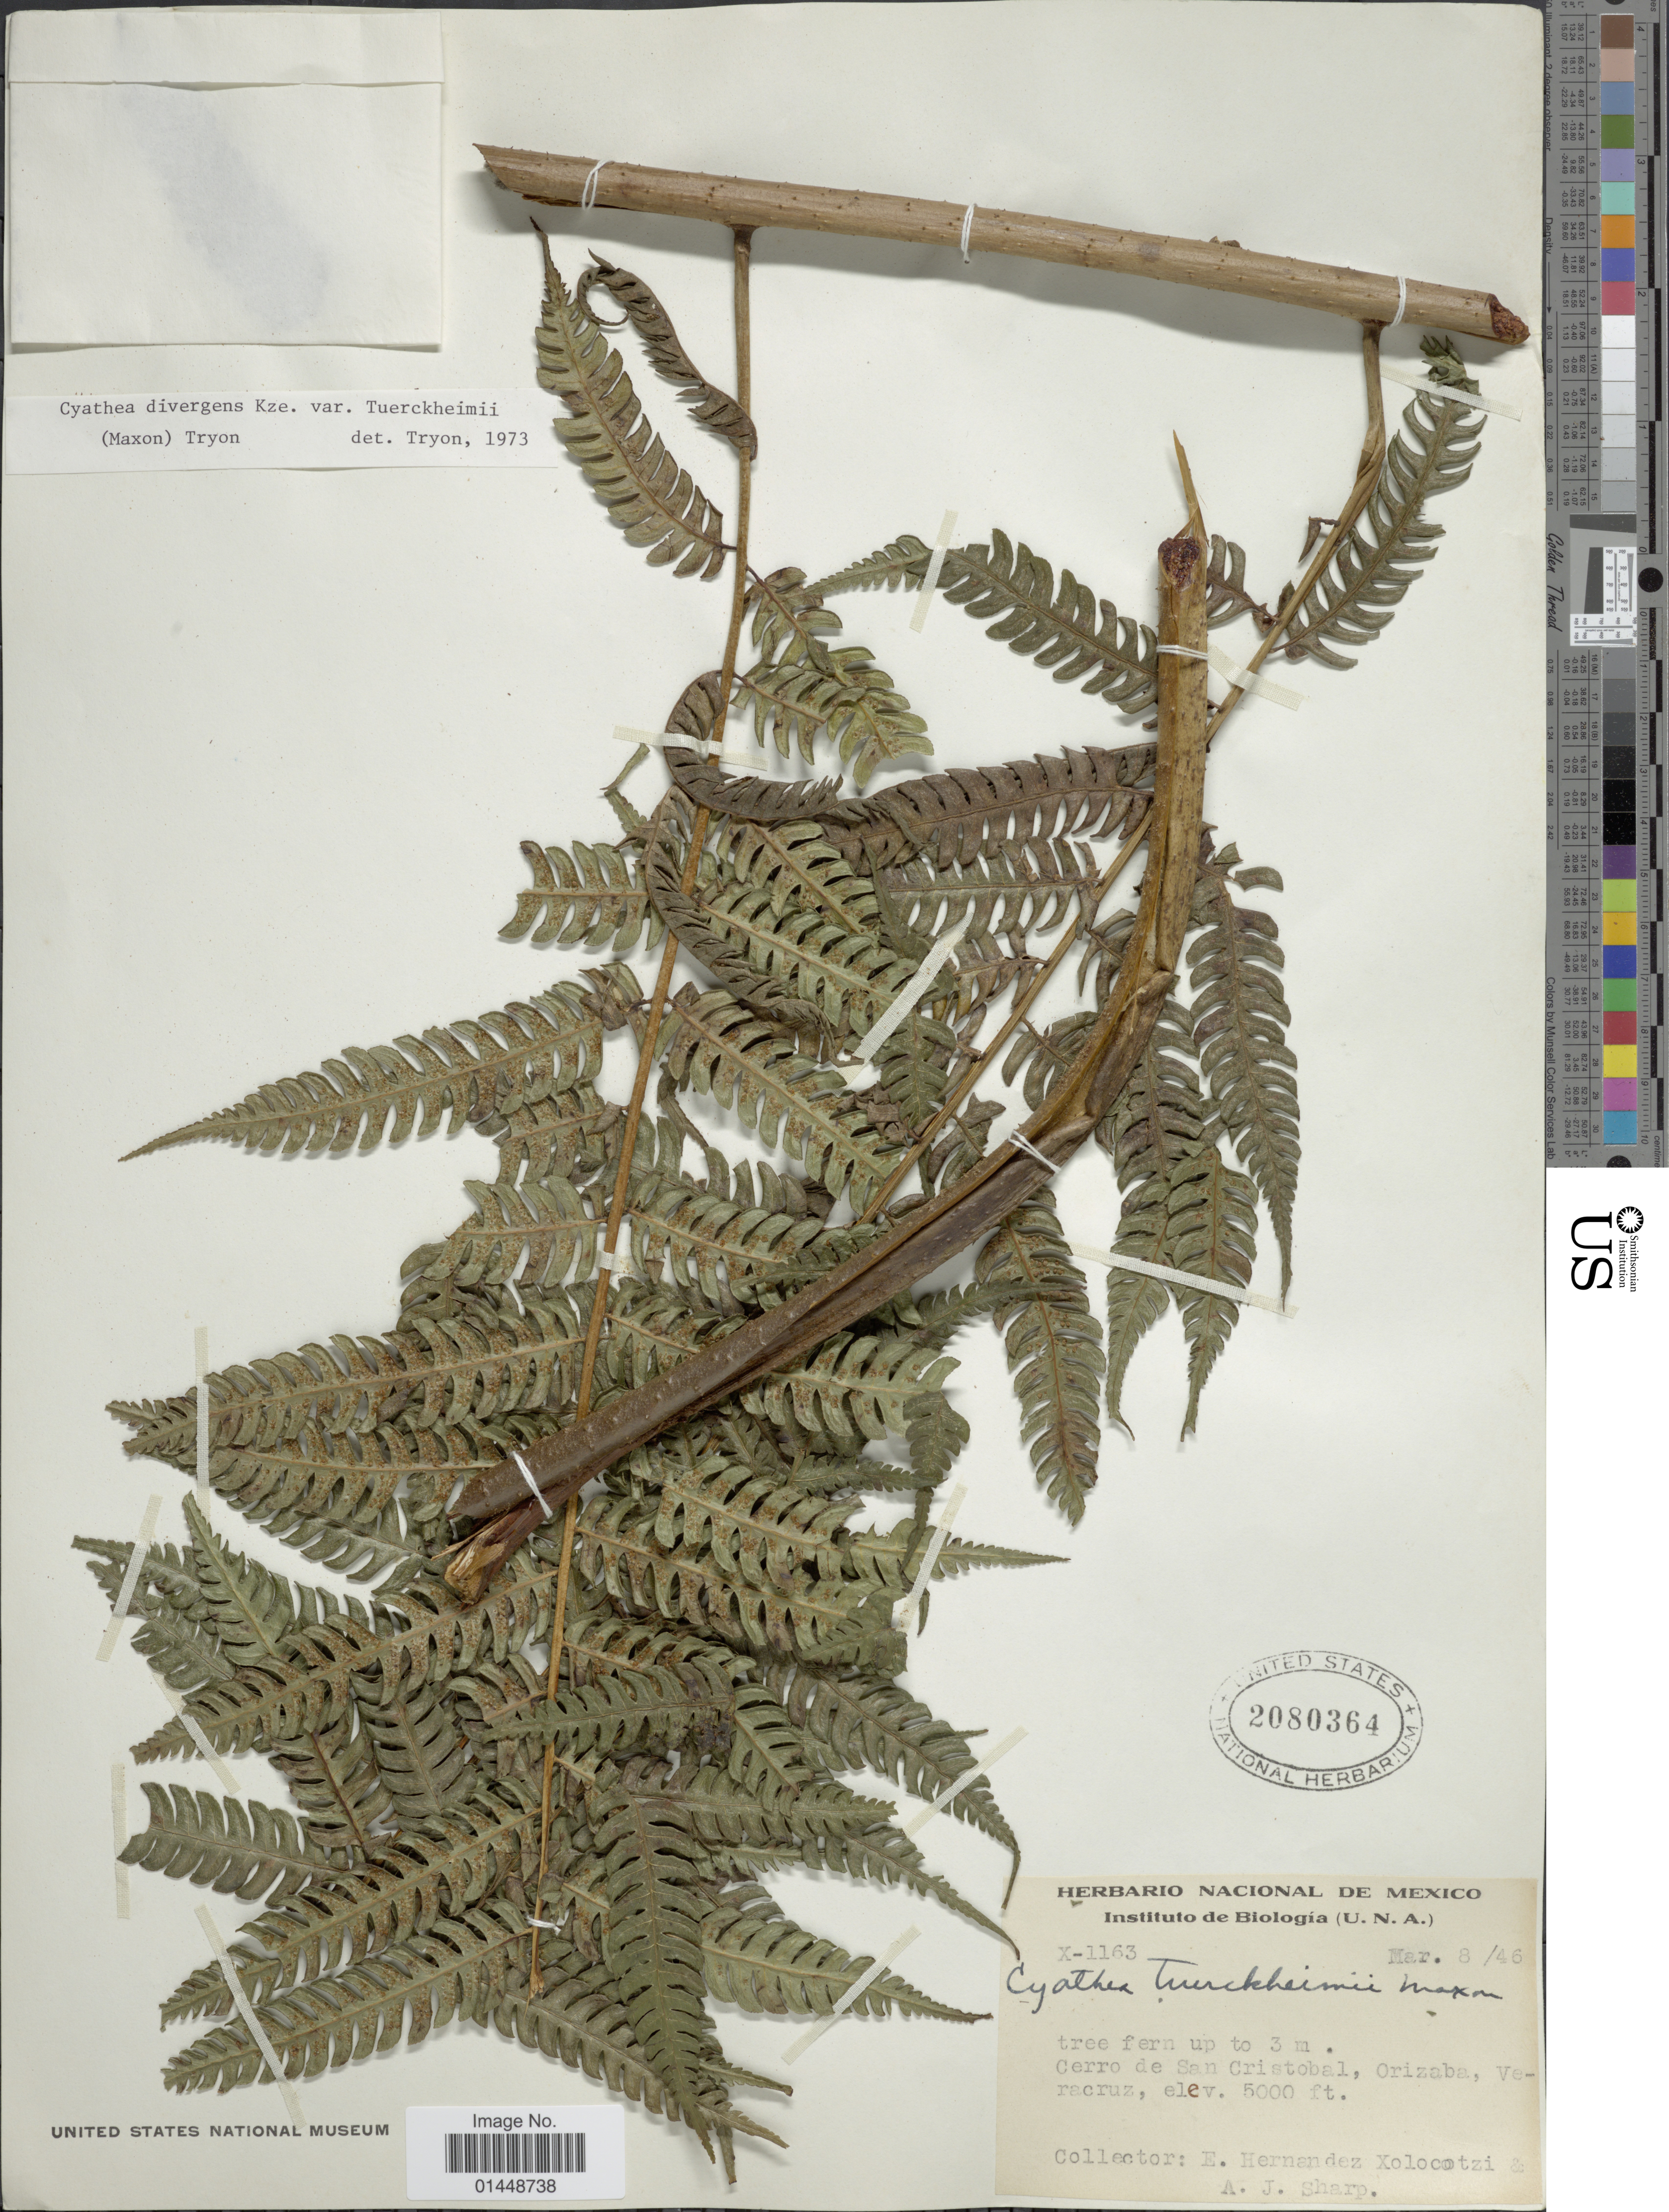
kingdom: Plantae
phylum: Tracheophyta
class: Polypodiopsida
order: Cyatheales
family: Cyatheaceae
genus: Cyathea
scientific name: Cyathea divergens var. tuerckheimii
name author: (Maxon) R.M. Tryon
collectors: E. Hernandez X. & A. J. Sharp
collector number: X-1163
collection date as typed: Transcribed d/m/y: 8/3/46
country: Mexico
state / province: Veracruz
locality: Cerro de San Cristobal, Orizaba, Veracruz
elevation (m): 1524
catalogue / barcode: US 2080364